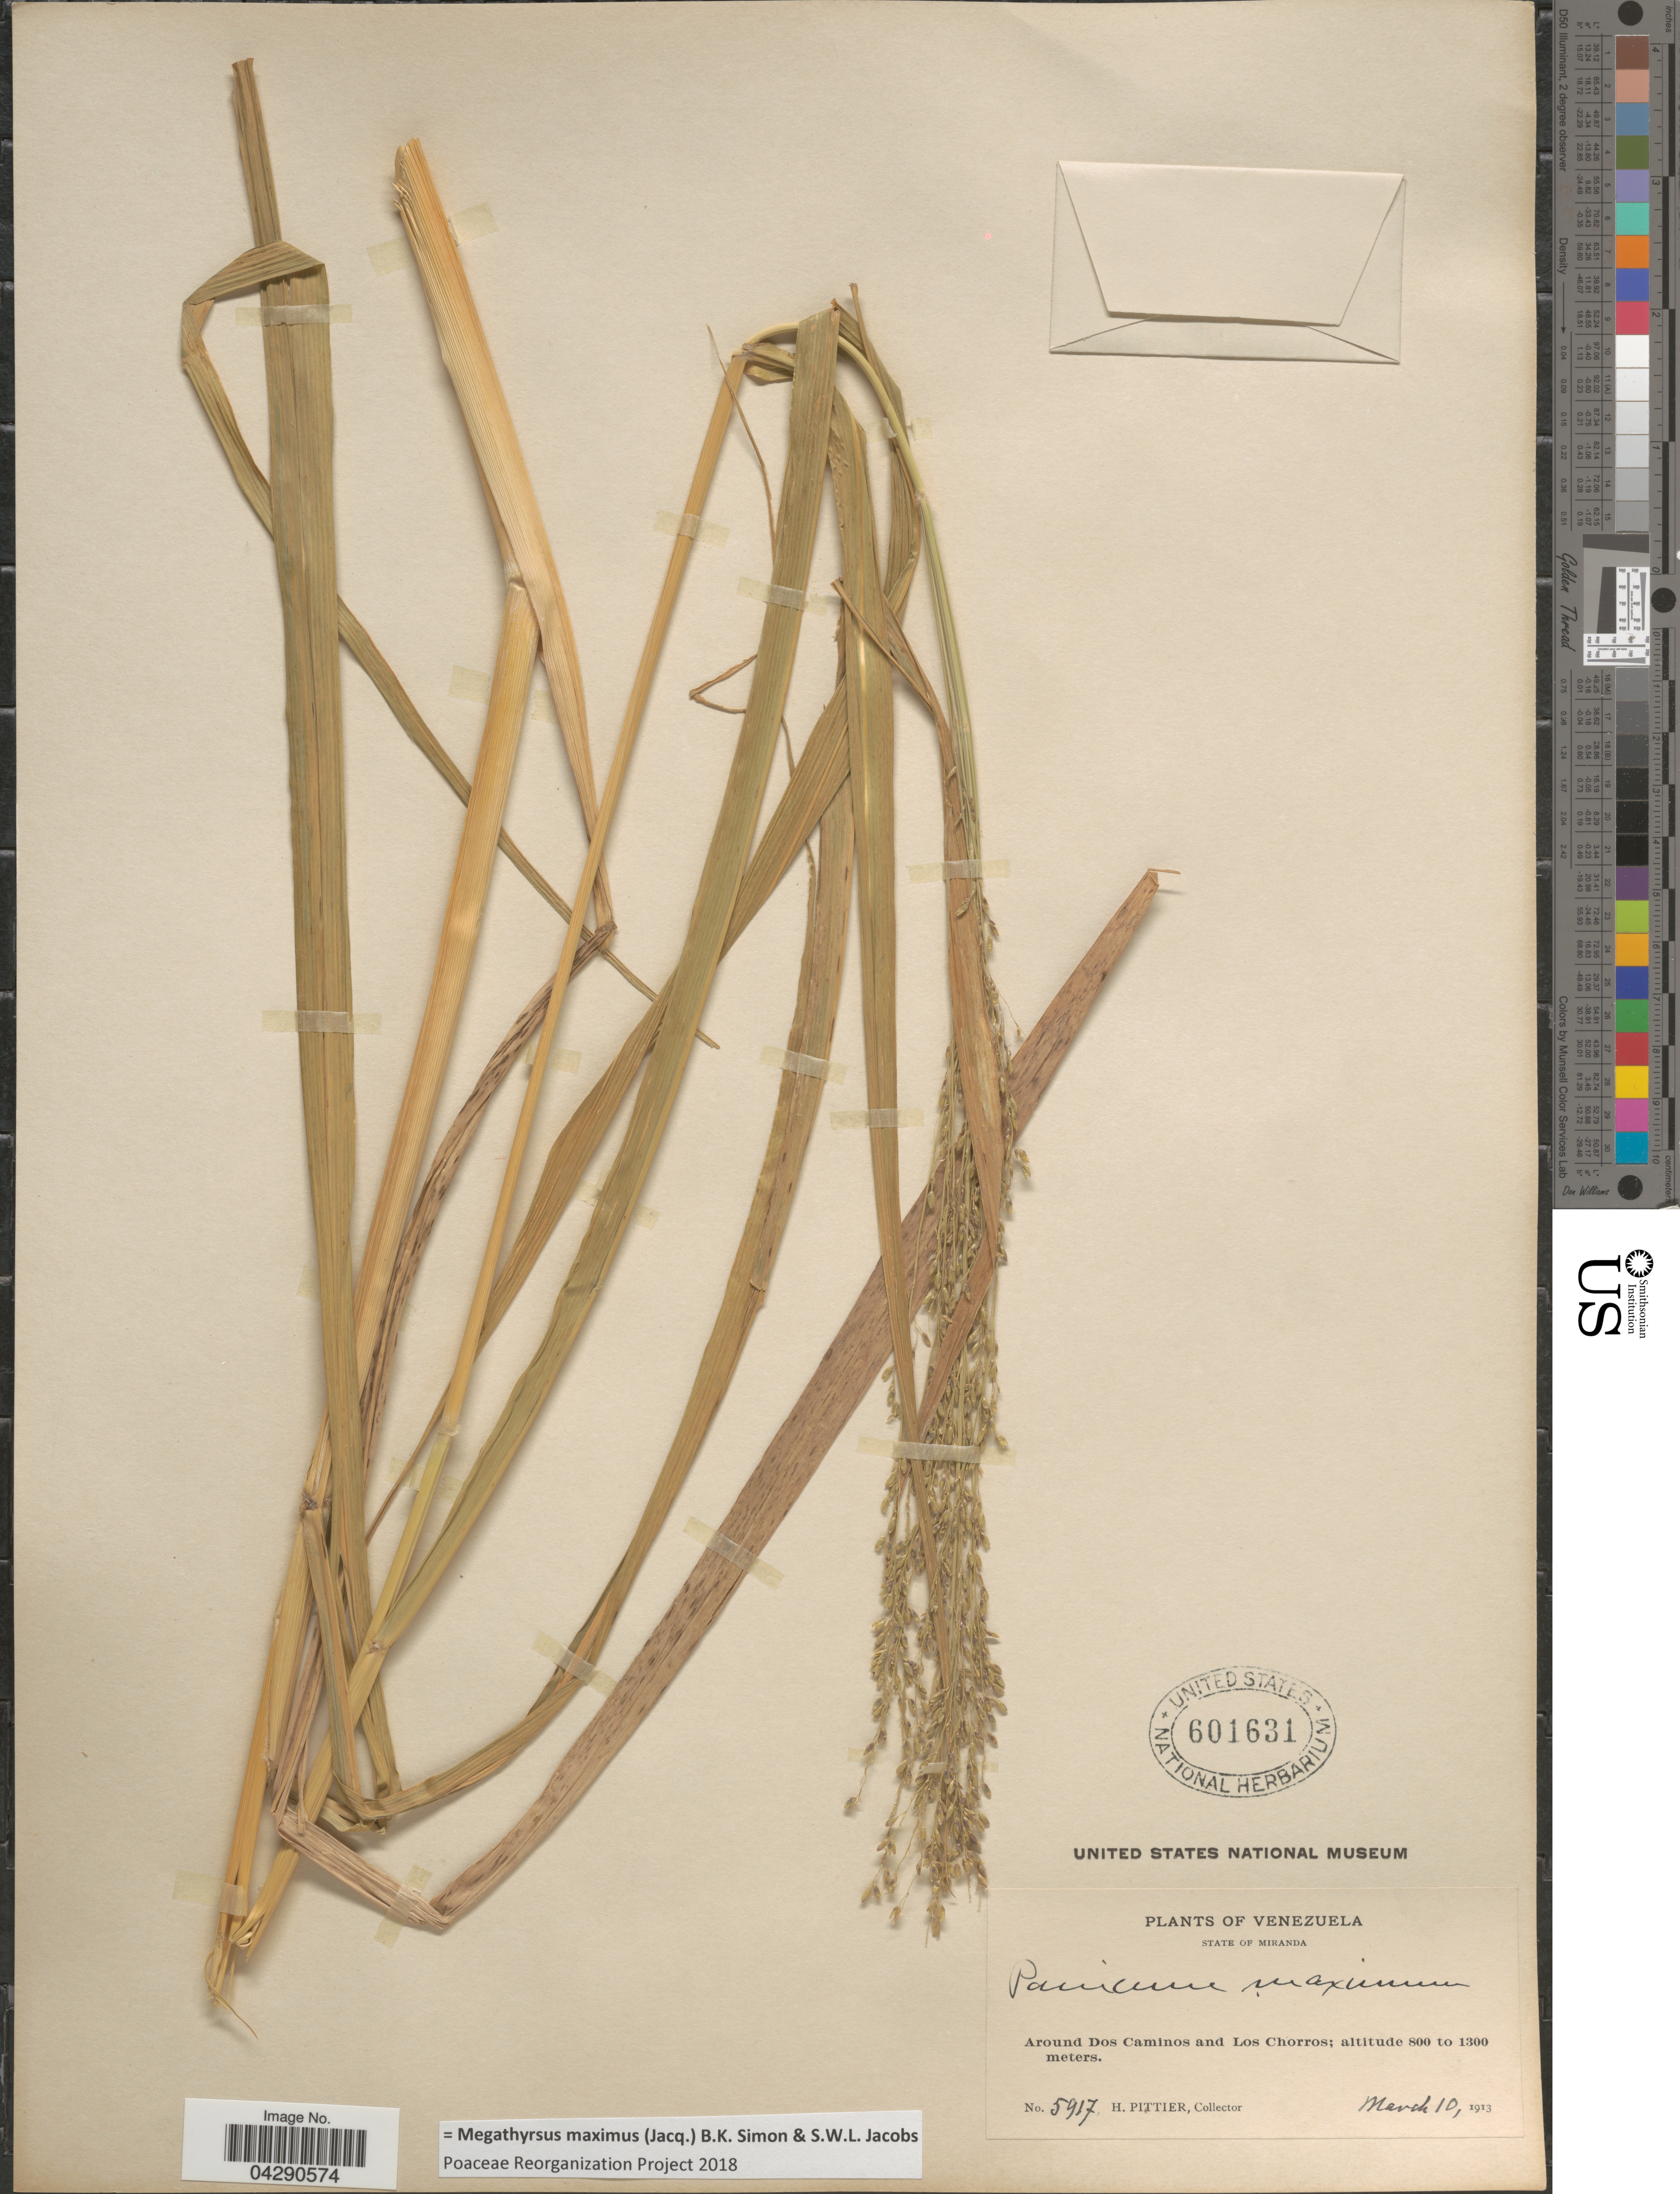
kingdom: Plantae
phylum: Tracheophyta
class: Liliopsida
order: Poales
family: Poaceae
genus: Megathyrsus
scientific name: Megathyrsus maximus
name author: (Jacq.) B.K. Simon & S.W.L. Jacobs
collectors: H. F. Pittier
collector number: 5917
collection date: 1913-03-10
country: Venezuela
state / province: Miranda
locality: Around Dos Caminos and Los Chorros.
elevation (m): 800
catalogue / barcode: US 601631